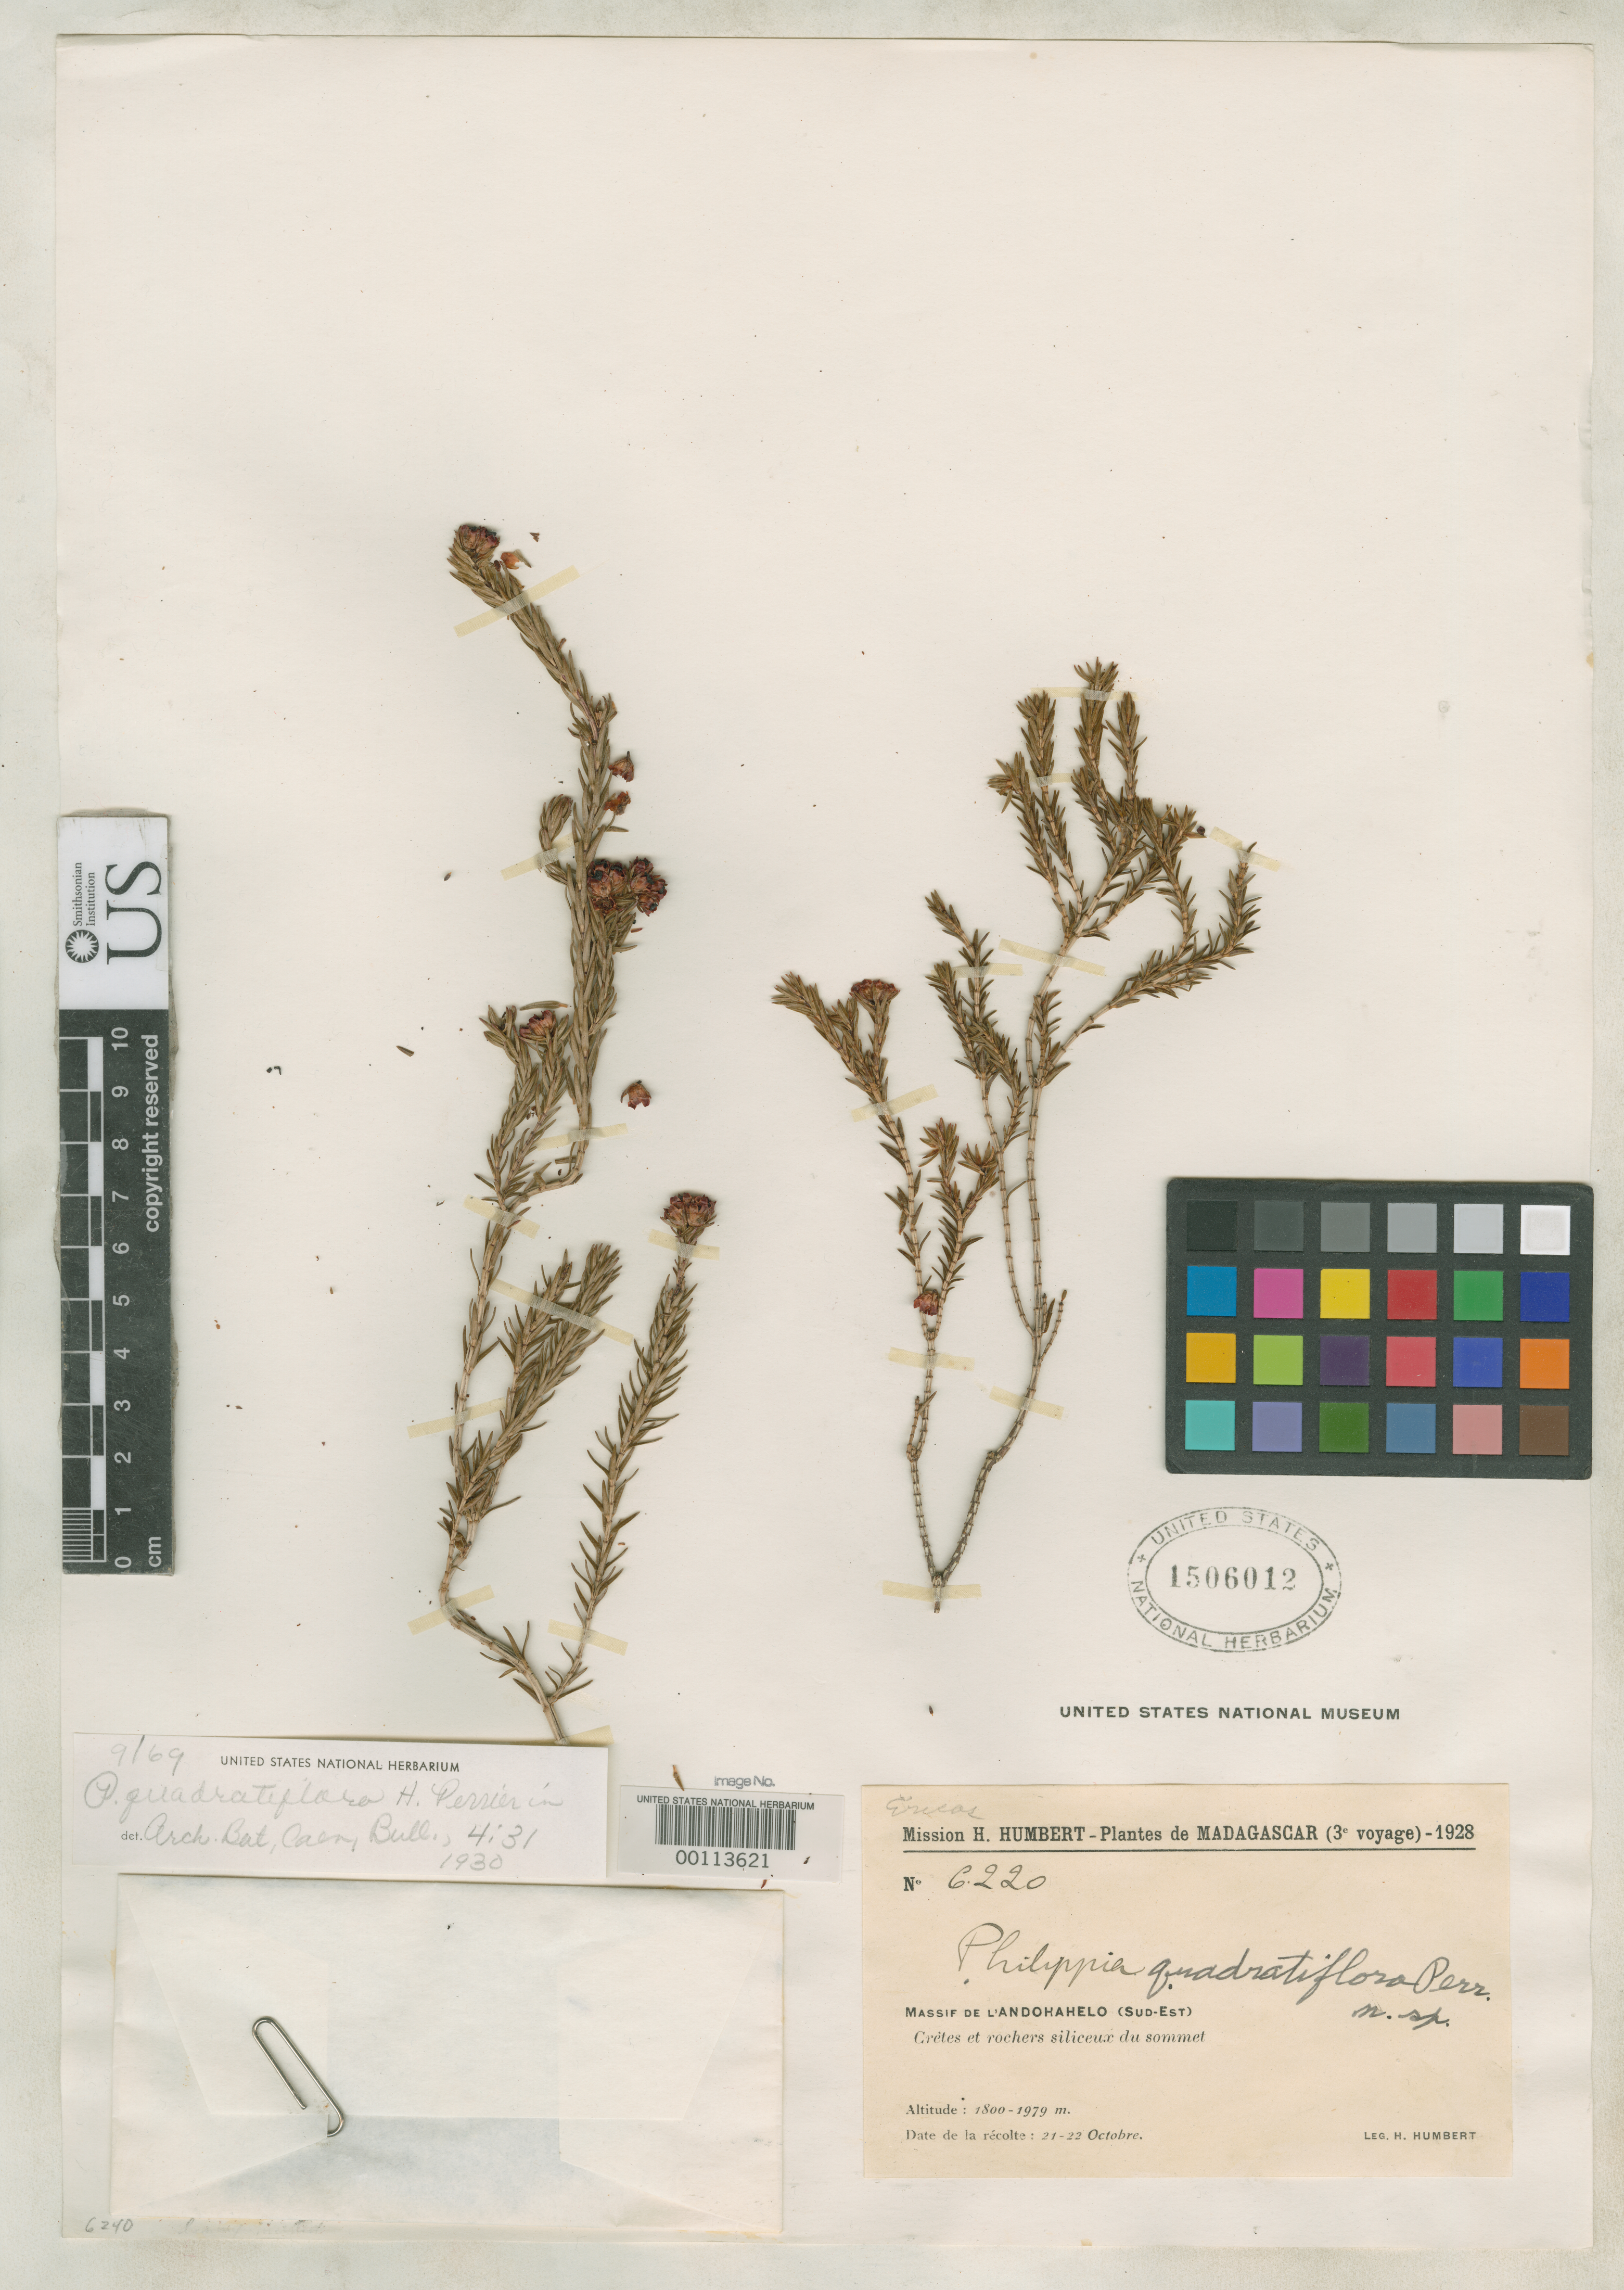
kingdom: Plantae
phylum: Tracheophyta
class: Magnoliopsida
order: Ericales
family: Ericaceae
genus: Philippia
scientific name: Philippia quadratiflora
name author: H. Perrier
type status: Isolectotype; Type Collection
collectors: H. Humbert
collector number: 6220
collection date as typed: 21 Oct 1928 to 22 Oct 1928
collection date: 1928-10-21/1928-10-22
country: Madagascar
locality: Massif de l'Andohahelo (Sud-Est)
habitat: cretes et rochers siliceux du sommet.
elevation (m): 1800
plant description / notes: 2 US sheets labeled as Humbert 6220, but with different collection data and possibly not part of the same gathering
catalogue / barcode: US 1506012